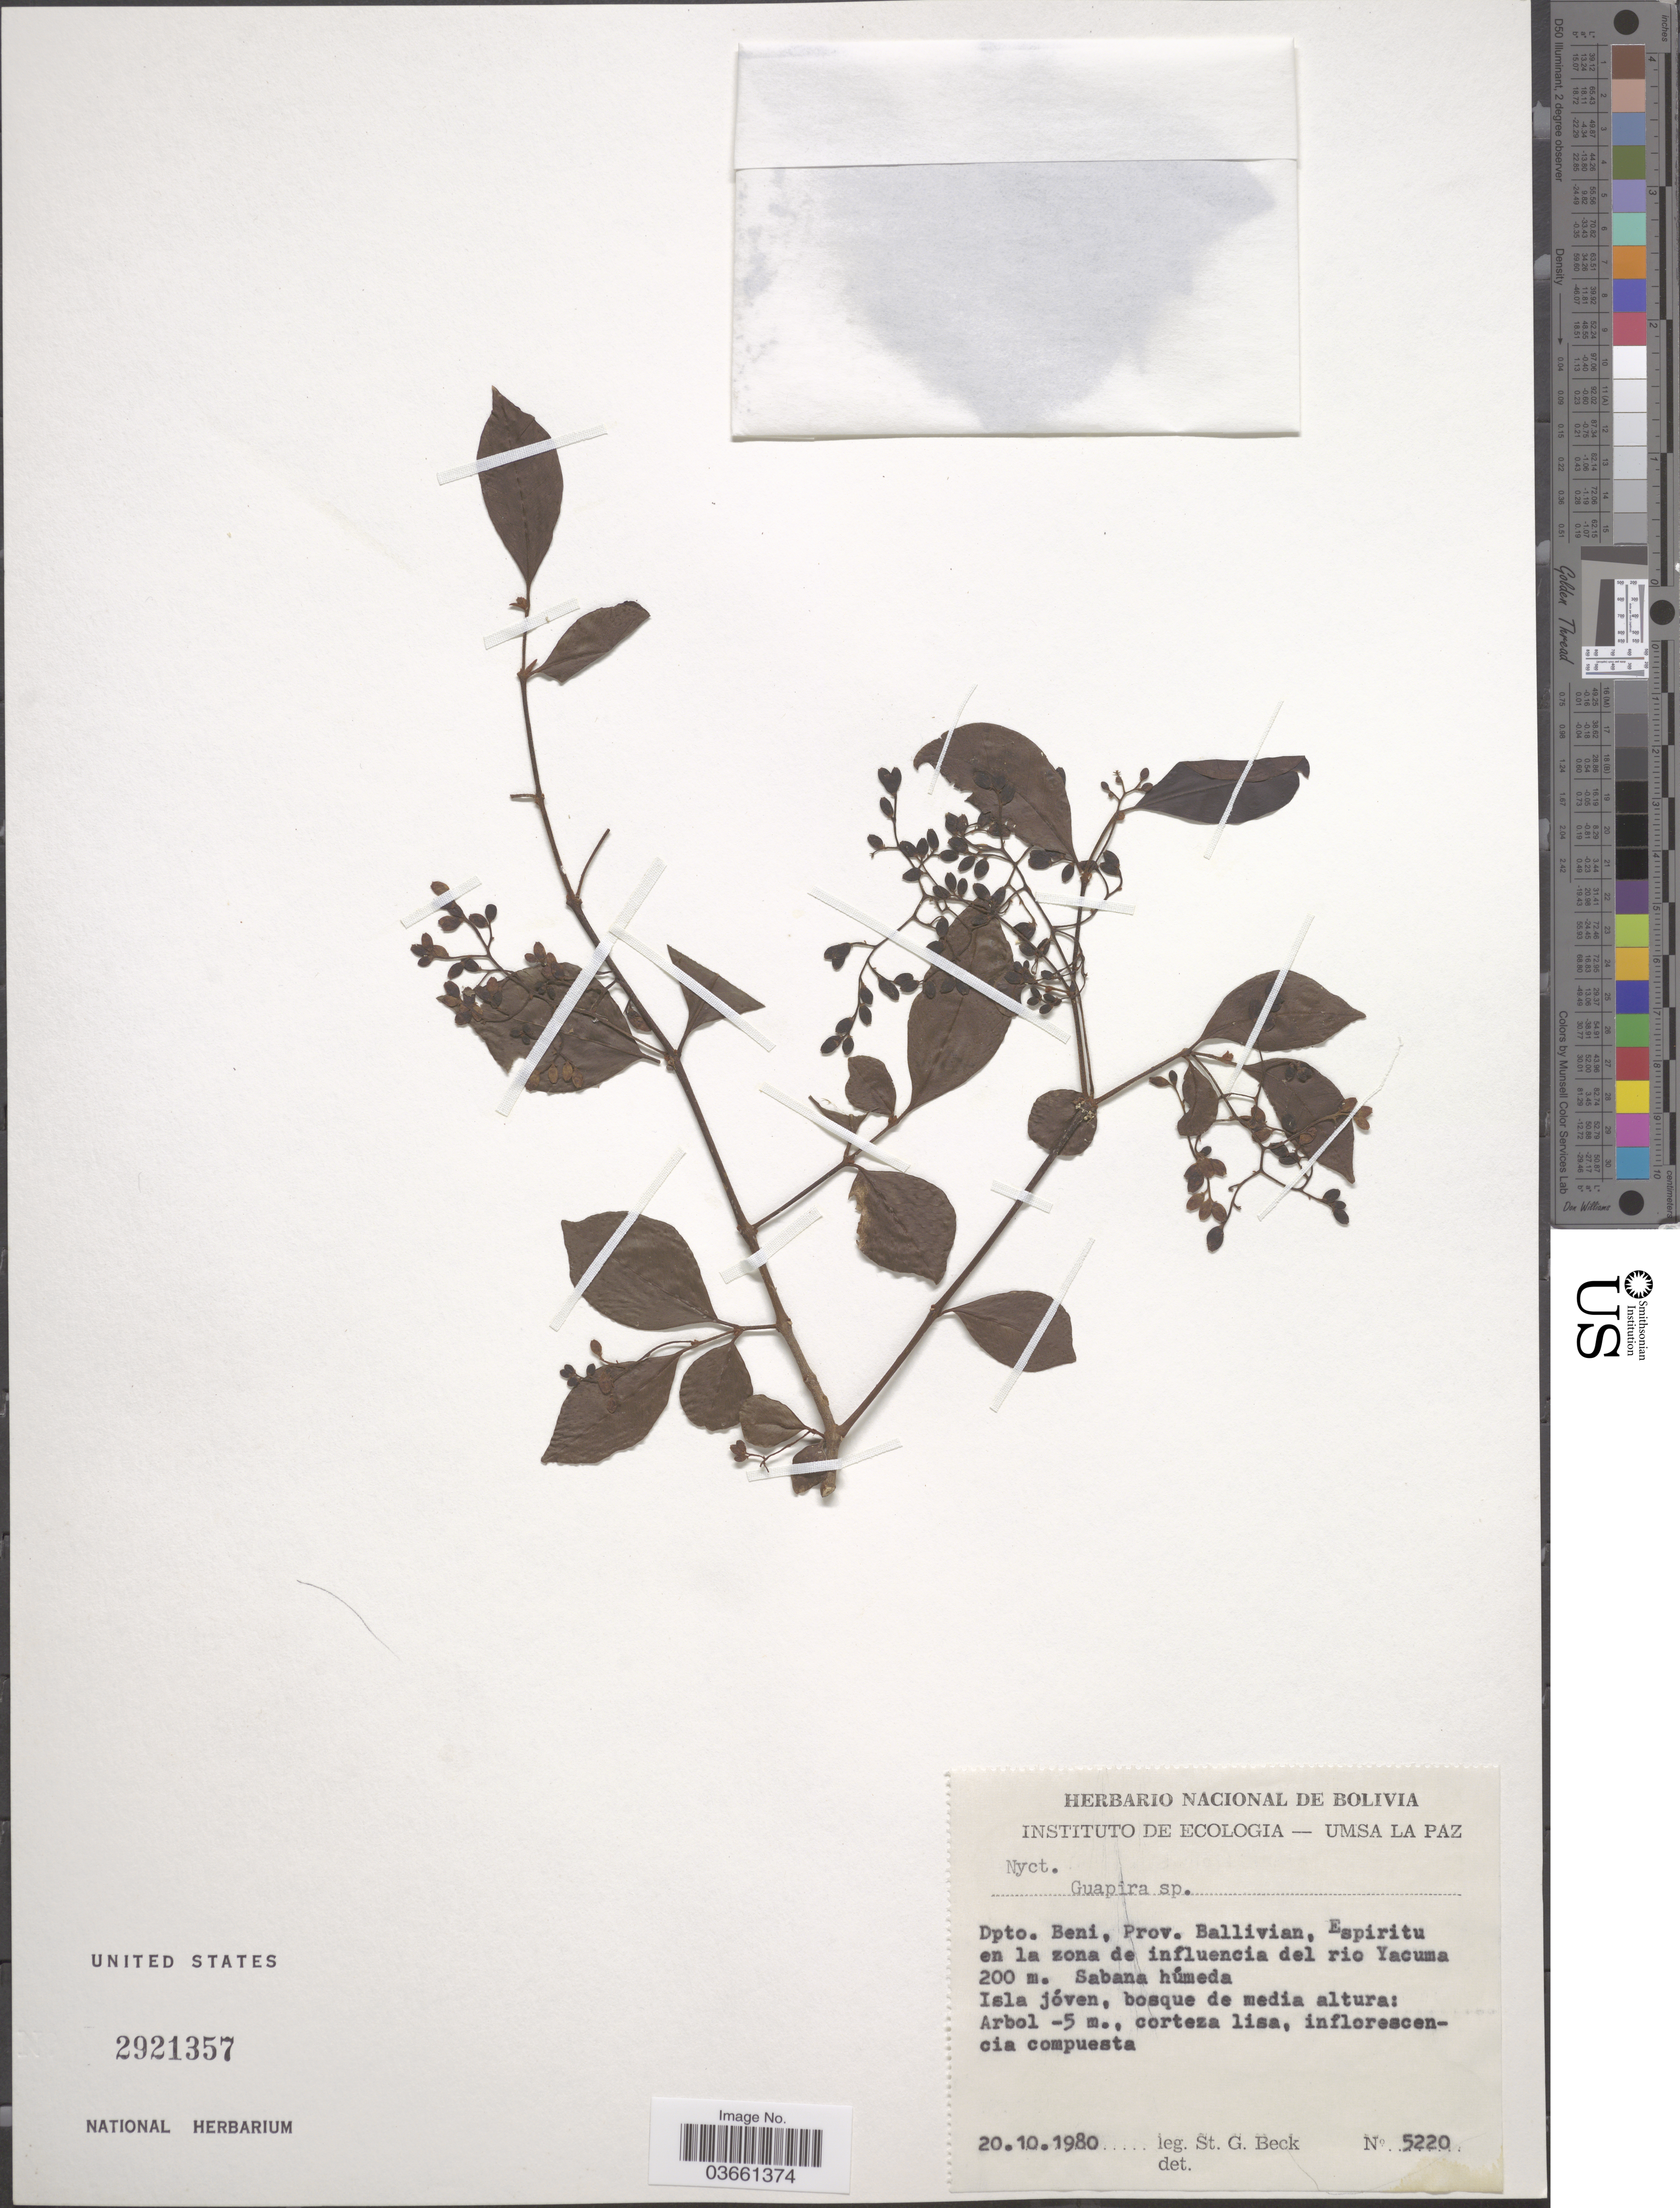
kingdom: Plantae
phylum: Tracheophyta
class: Magnoliopsida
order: Caryophyllales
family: Nyctaginaceae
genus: Guapira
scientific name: Guapira sp.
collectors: S. G. Beck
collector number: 5220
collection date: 1980-10-20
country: Bolivia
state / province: Beni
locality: Dpto. Beni, Prov. Ballivian, Espiritu en la zona de influencia del rio Yacuma. Isla jóven.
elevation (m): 200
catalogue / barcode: US 2921357